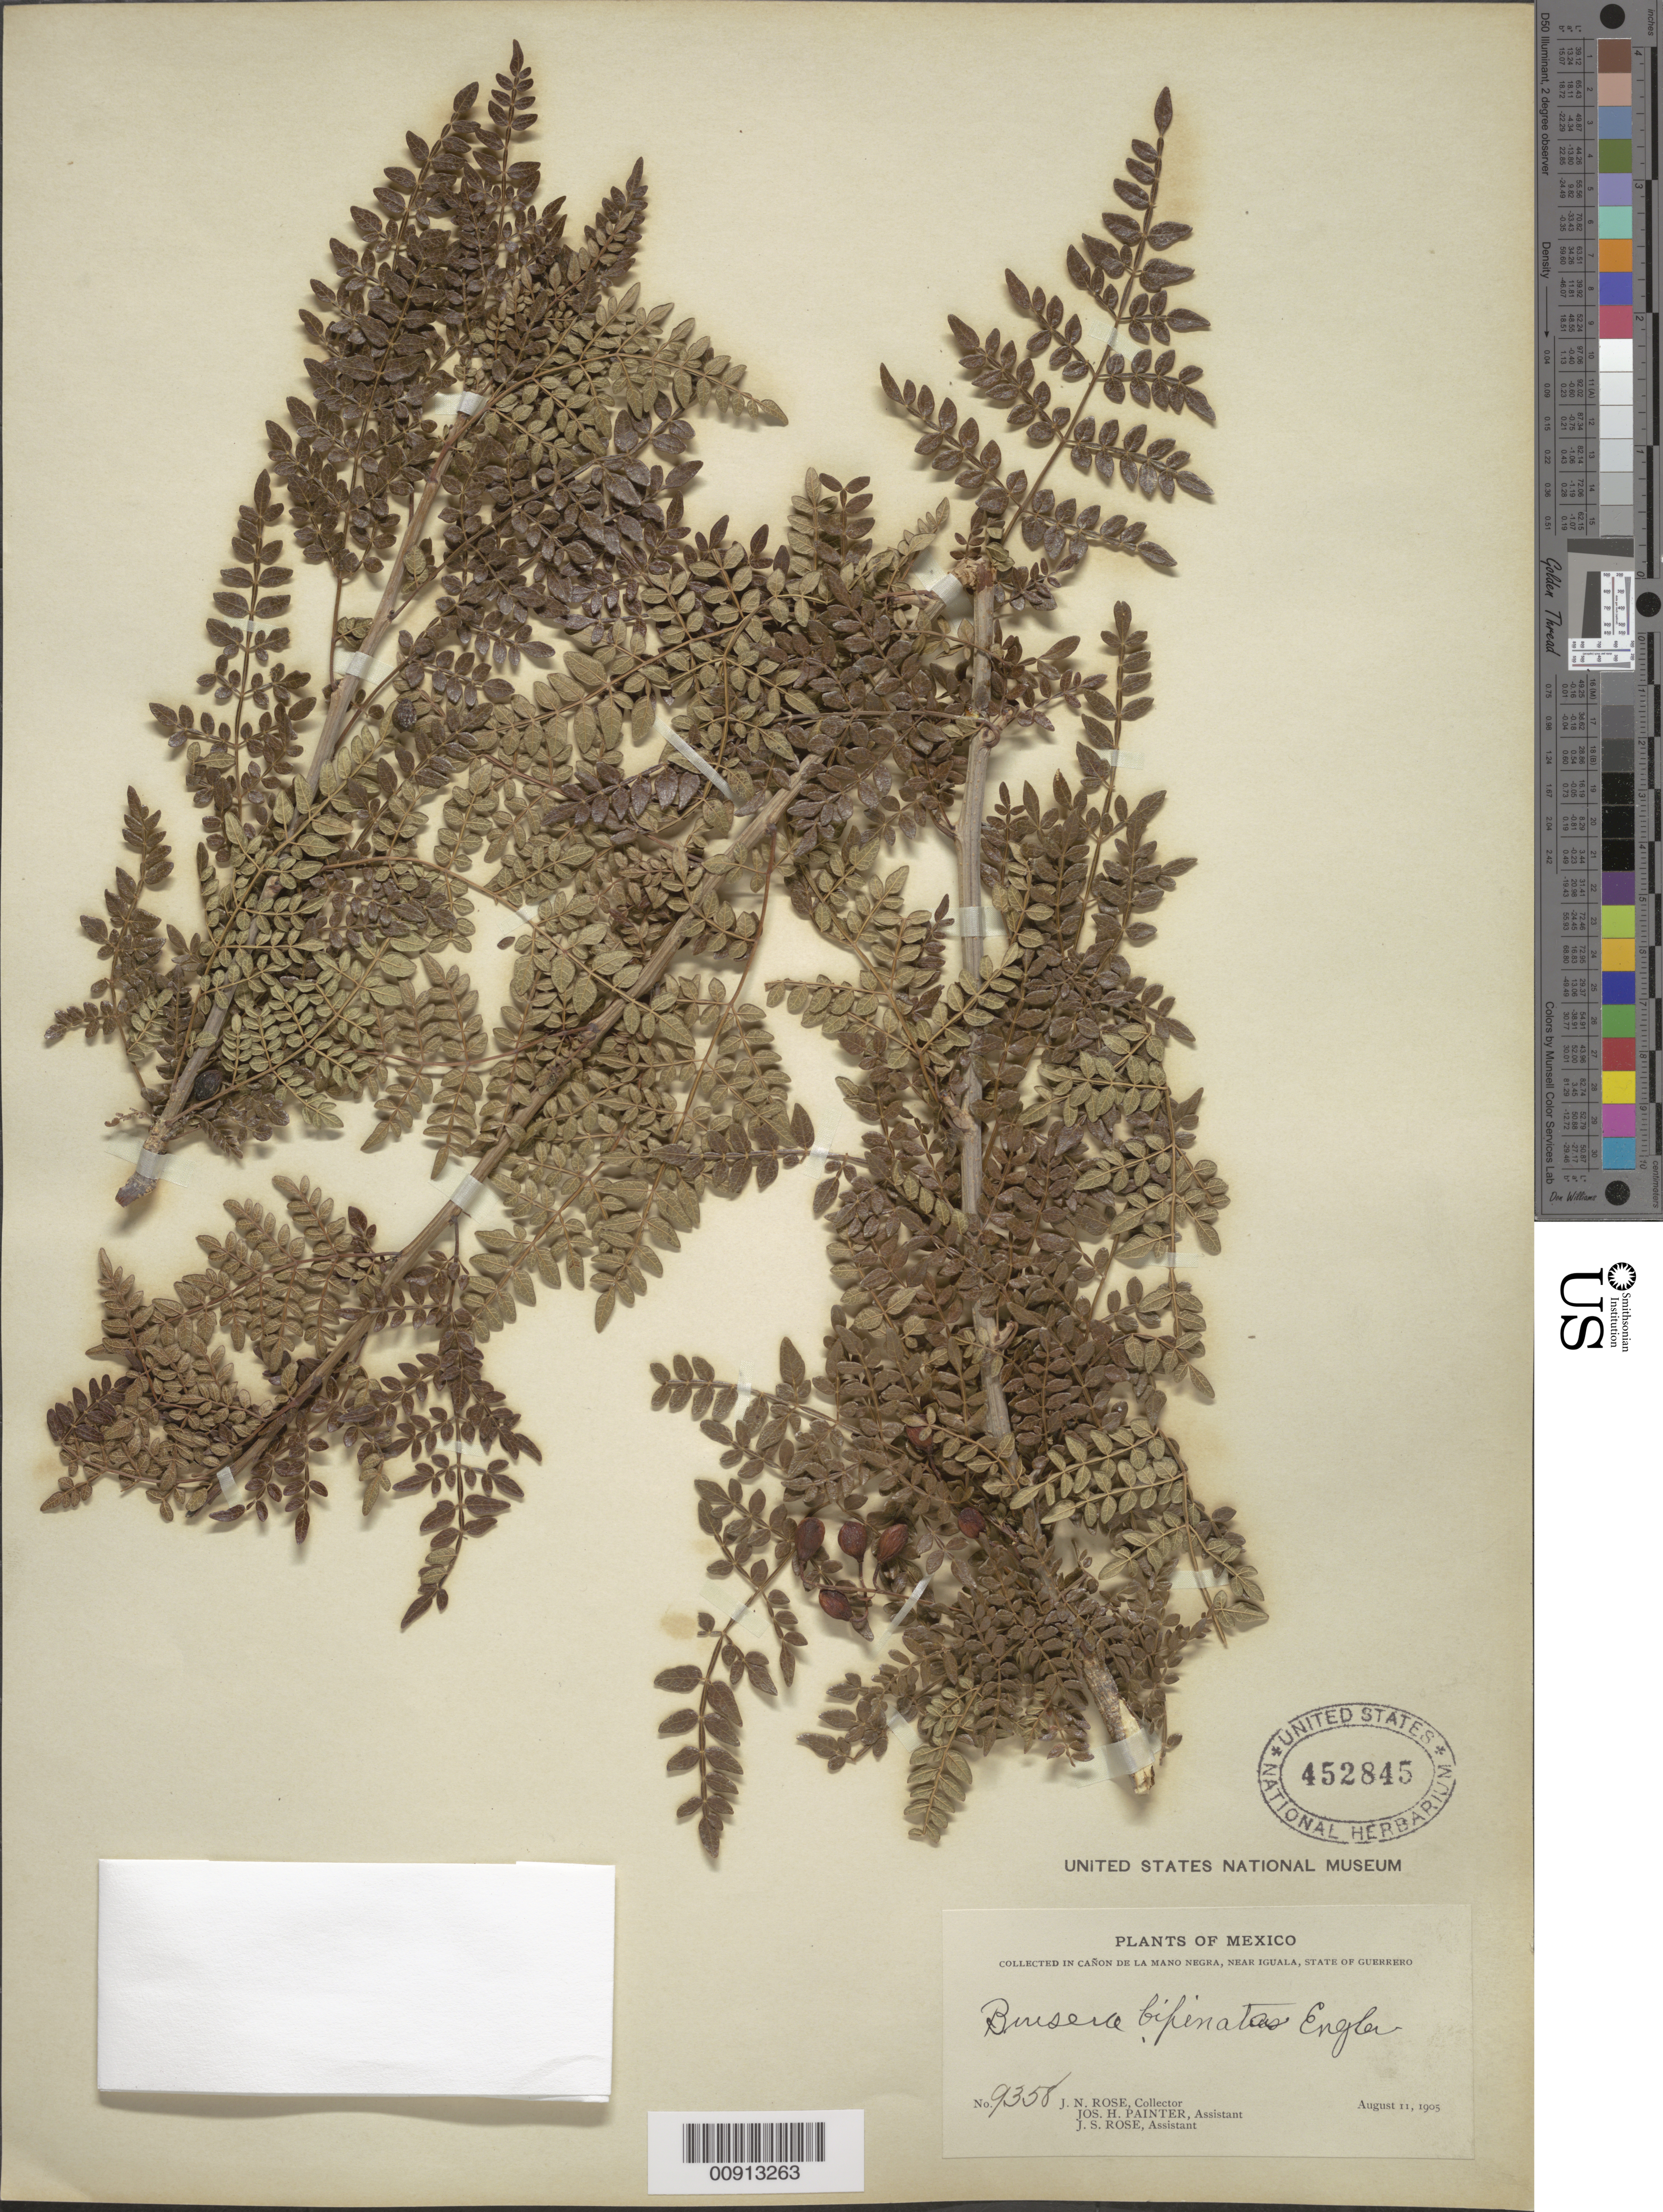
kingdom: Plantae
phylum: Tracheophyta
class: Magnoliopsida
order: Sapindales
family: Burseraceae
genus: Bursera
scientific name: Bursera bipinnata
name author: Engl.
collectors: J. N. Rose, J. H. Painter & J. S. Rose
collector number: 9358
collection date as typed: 11 Aug 1905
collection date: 1905-08-11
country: Mexico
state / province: Guerrero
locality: Cañon de la Mano Negra, Near Iguala, State of Guerrero.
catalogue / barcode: US 452845